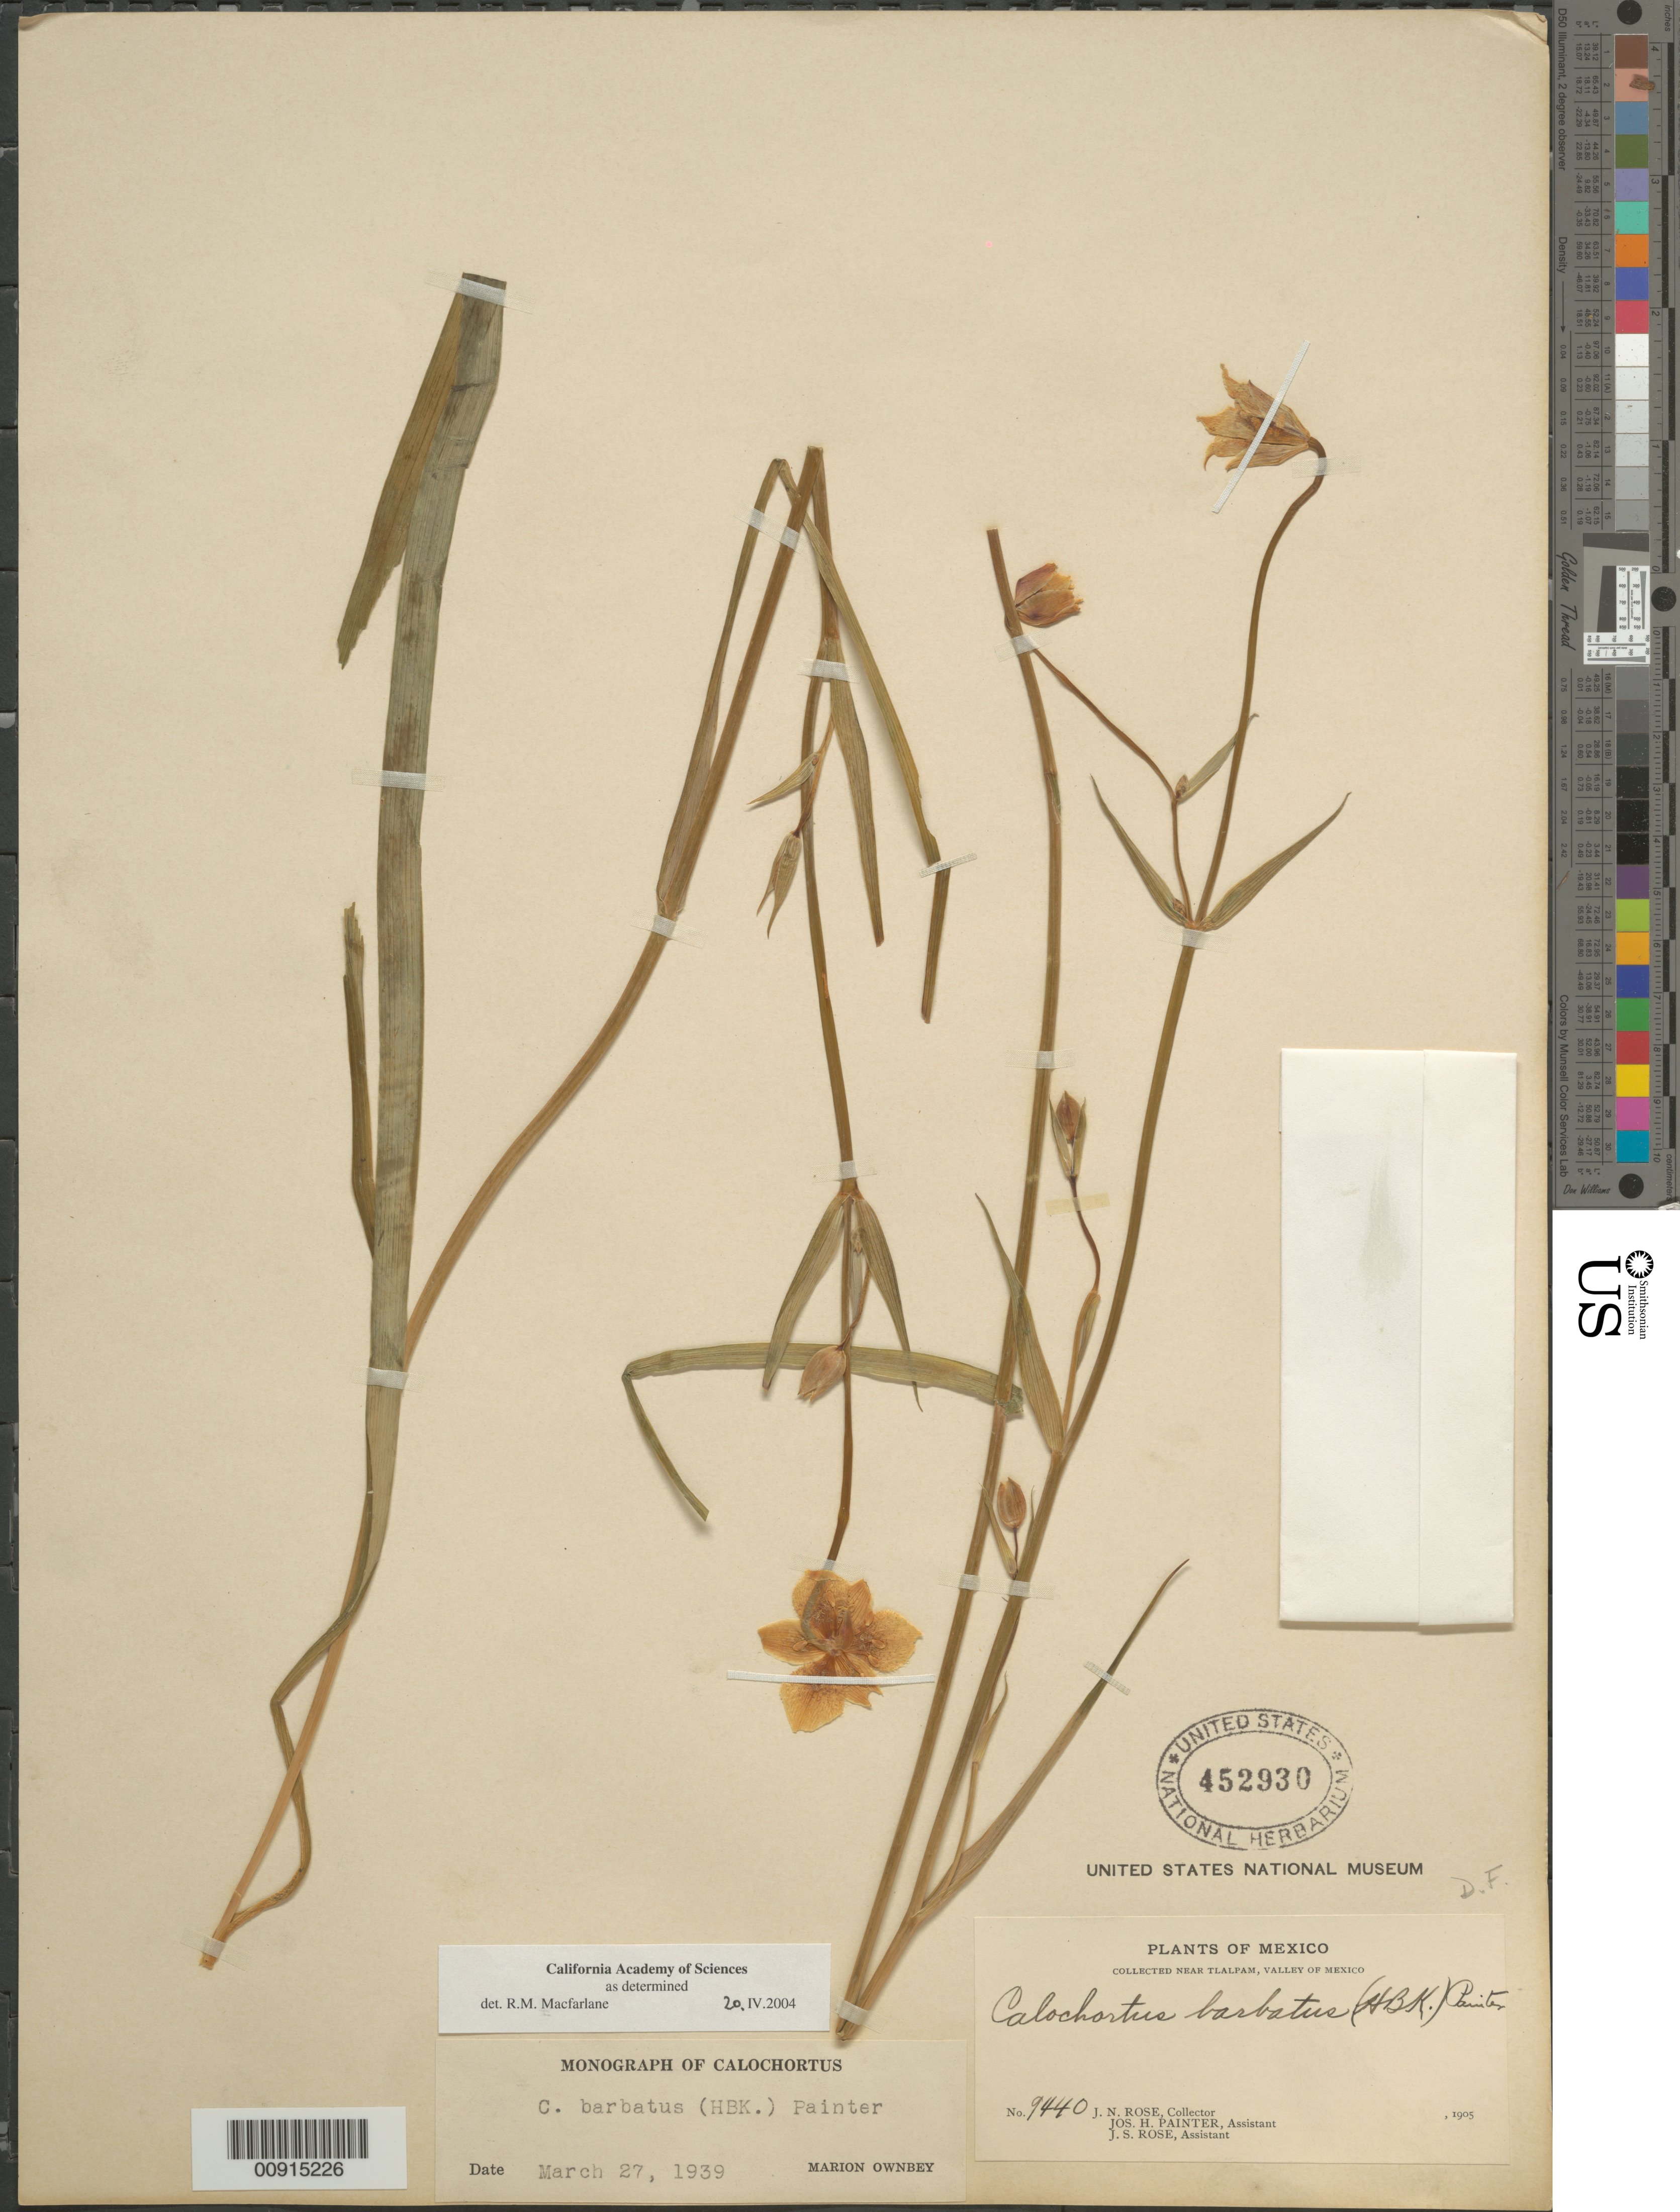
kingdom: Plantae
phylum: Tracheophyta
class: Liliopsida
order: Liliales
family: Liliaceae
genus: Calochortus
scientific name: Calochortus barbatus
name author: (Kunth) J.H. Painter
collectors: J. N. Rose, J. H. Painter & J. S. Rose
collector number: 9440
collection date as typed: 1905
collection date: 1905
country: Mexico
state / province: Distrito Federal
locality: Near Tlalpam, Valley of México.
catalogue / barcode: US 452930